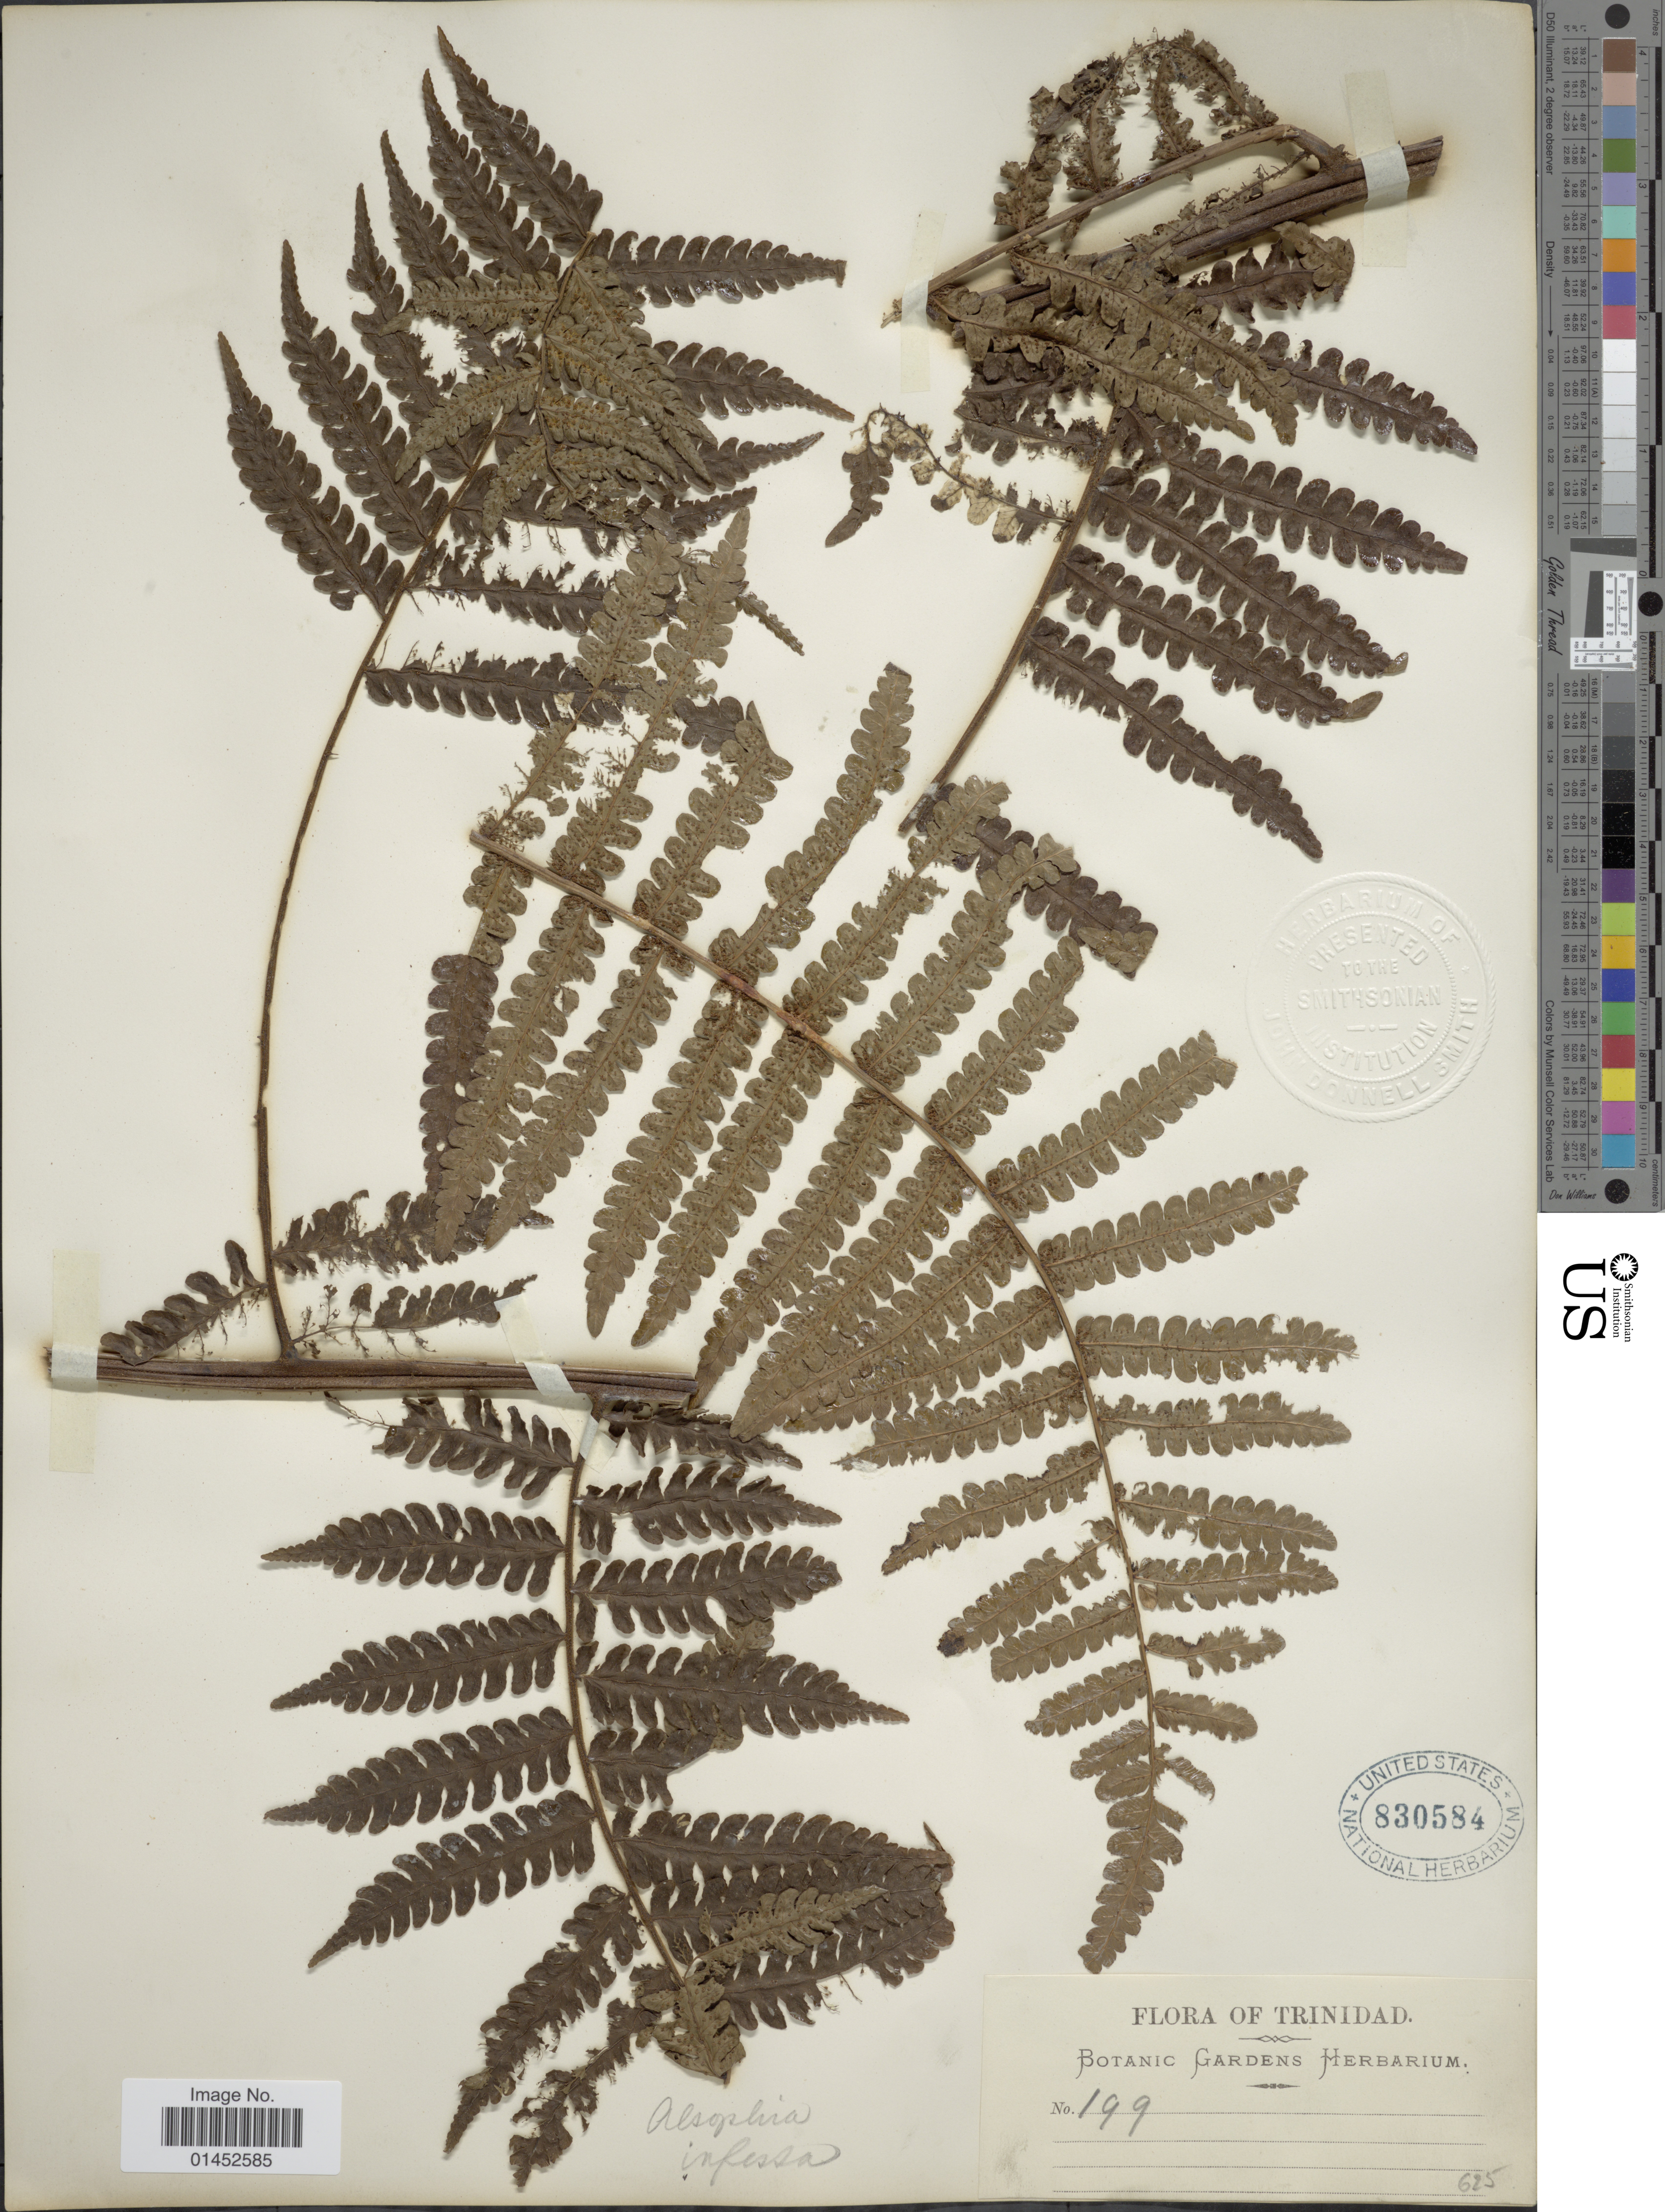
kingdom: Plantae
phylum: Tracheophyta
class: Polypodiopsida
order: Cyatheales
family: Cyatheaceae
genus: Cyathea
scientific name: Cyathea pungens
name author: (Willd.) Domin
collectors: Botanic Gardens Herbarium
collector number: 199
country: Trinidad and Tobago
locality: Trinindad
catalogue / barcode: US 830584